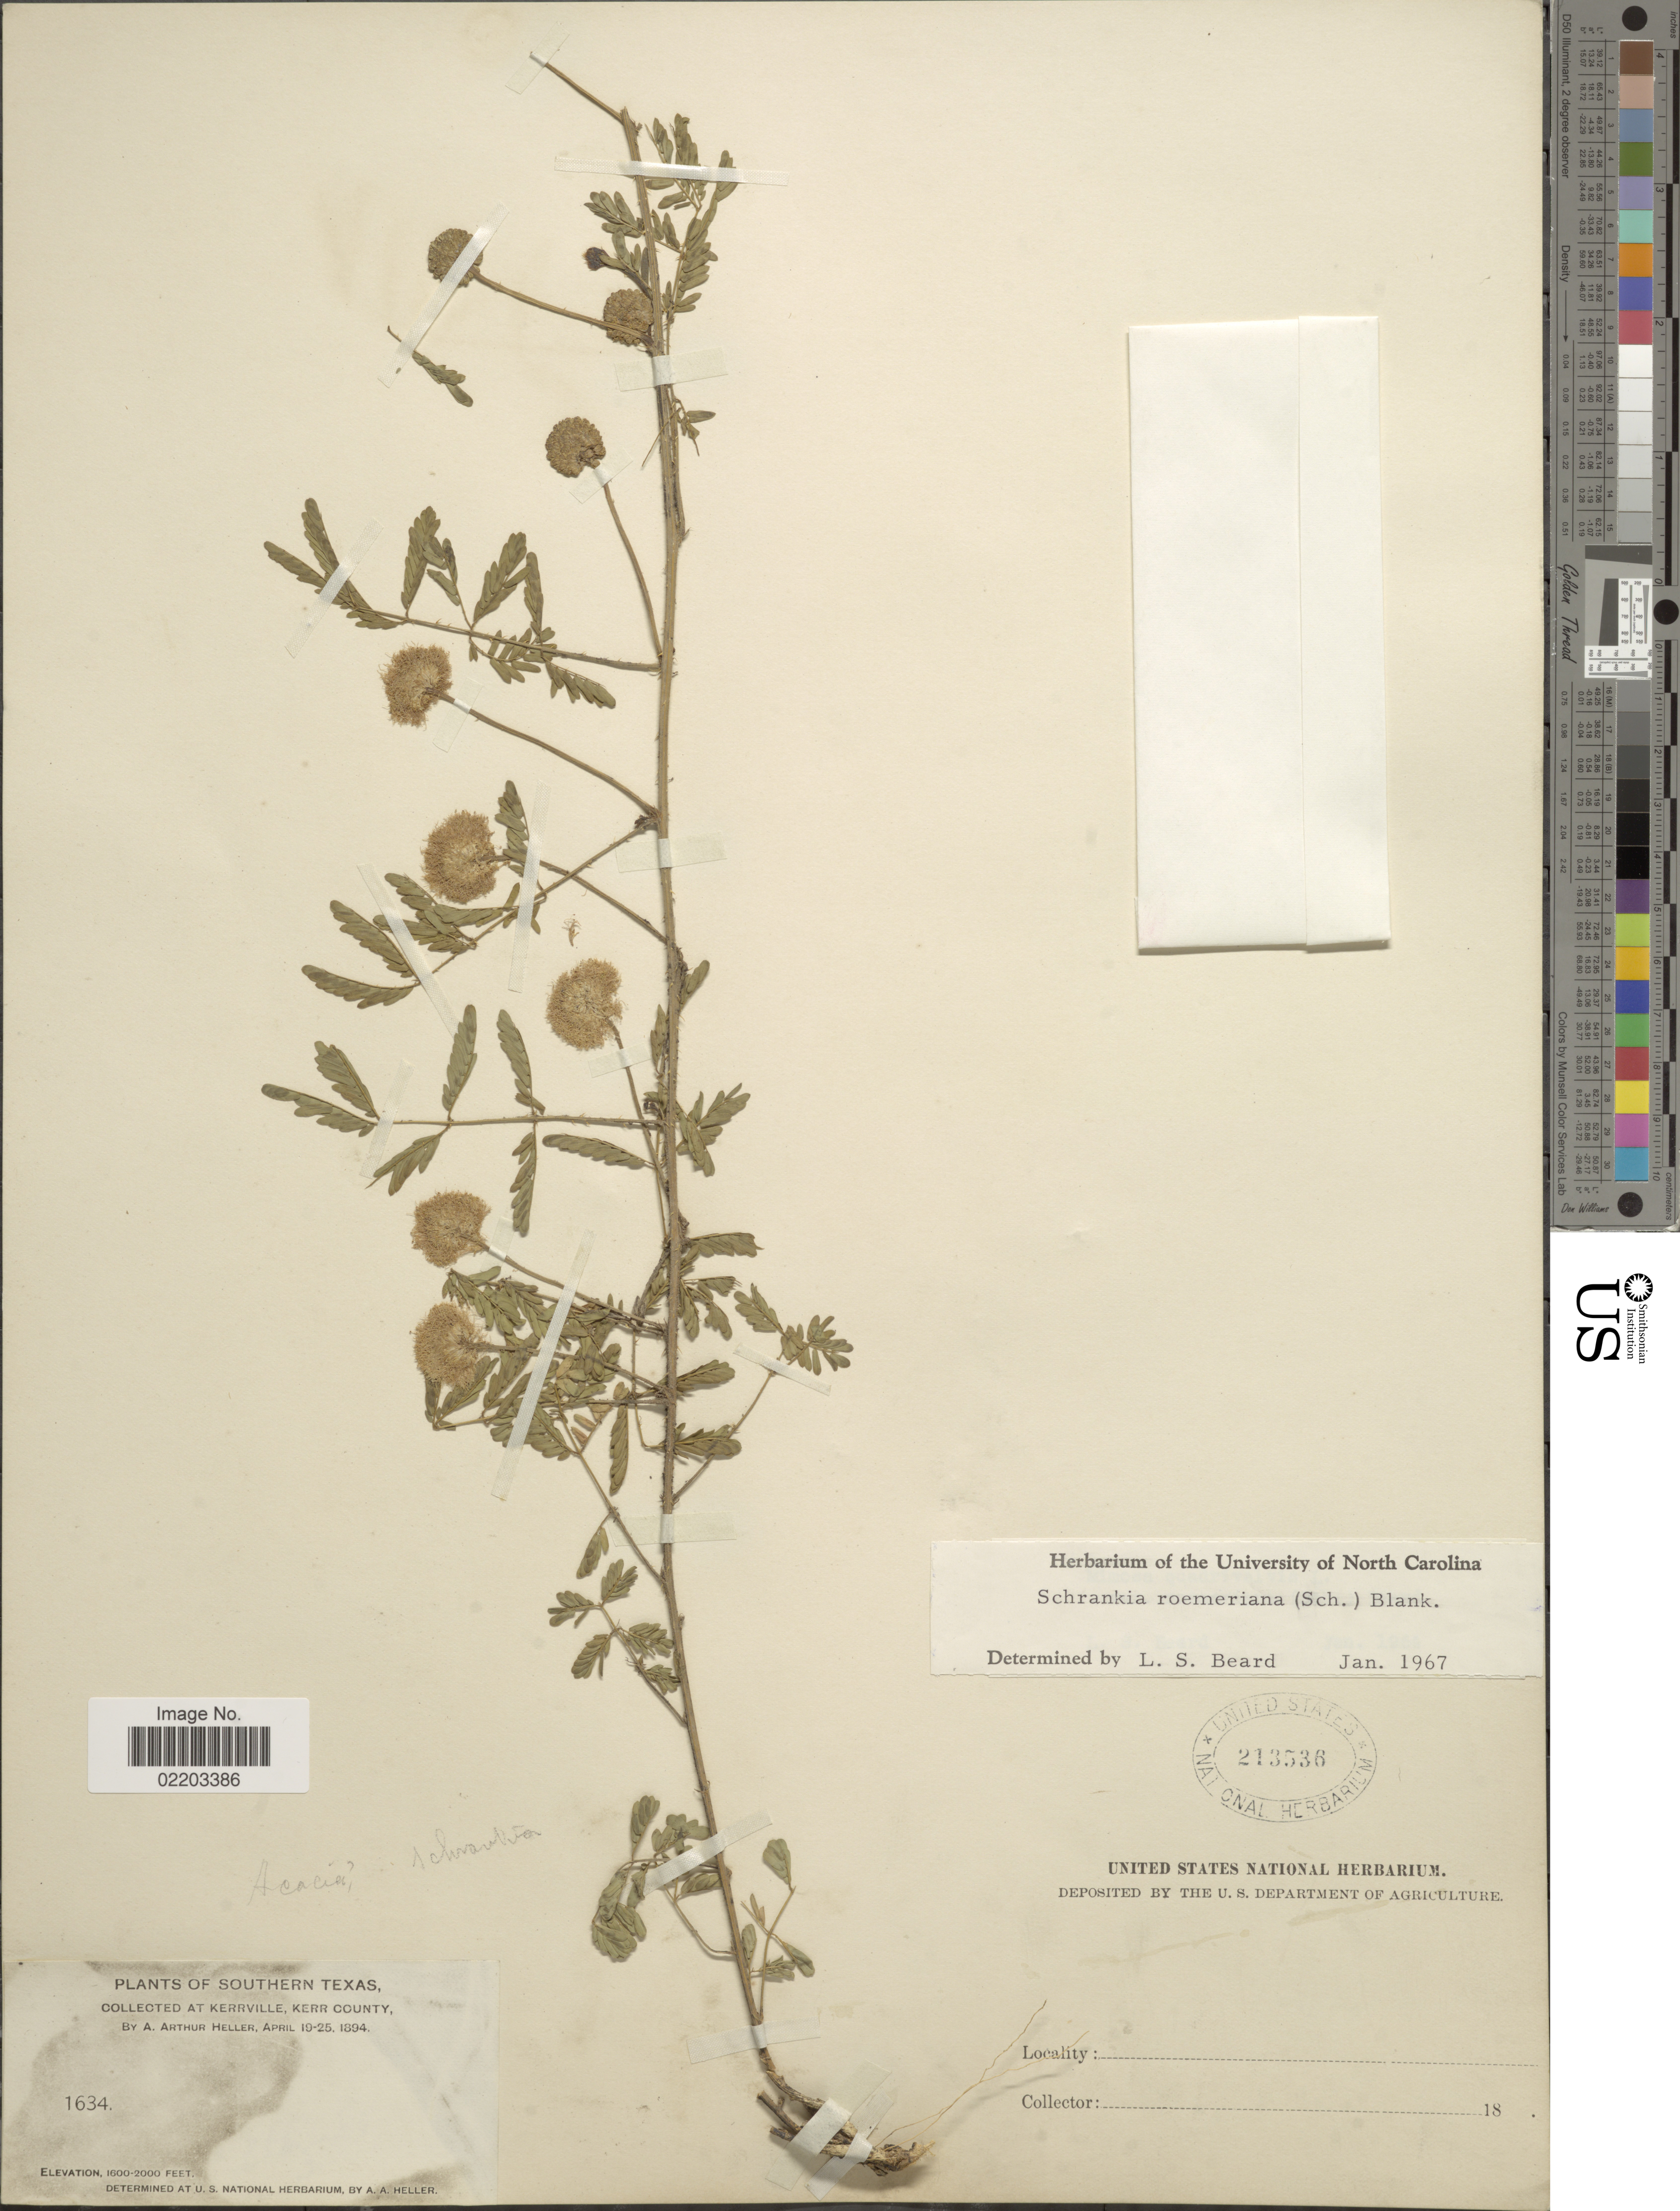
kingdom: Plantae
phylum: Tracheophyta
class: Magnoliopsida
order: Fabales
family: Fabaceae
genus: Mimosa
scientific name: Mimosa roemeriana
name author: Scheele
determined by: U.S. National Herbarium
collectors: A. A. Heller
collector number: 1634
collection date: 1894-04-19/1894-04-25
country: United States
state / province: Texas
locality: Southern Texas, At Kerrville County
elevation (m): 488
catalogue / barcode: US 213536